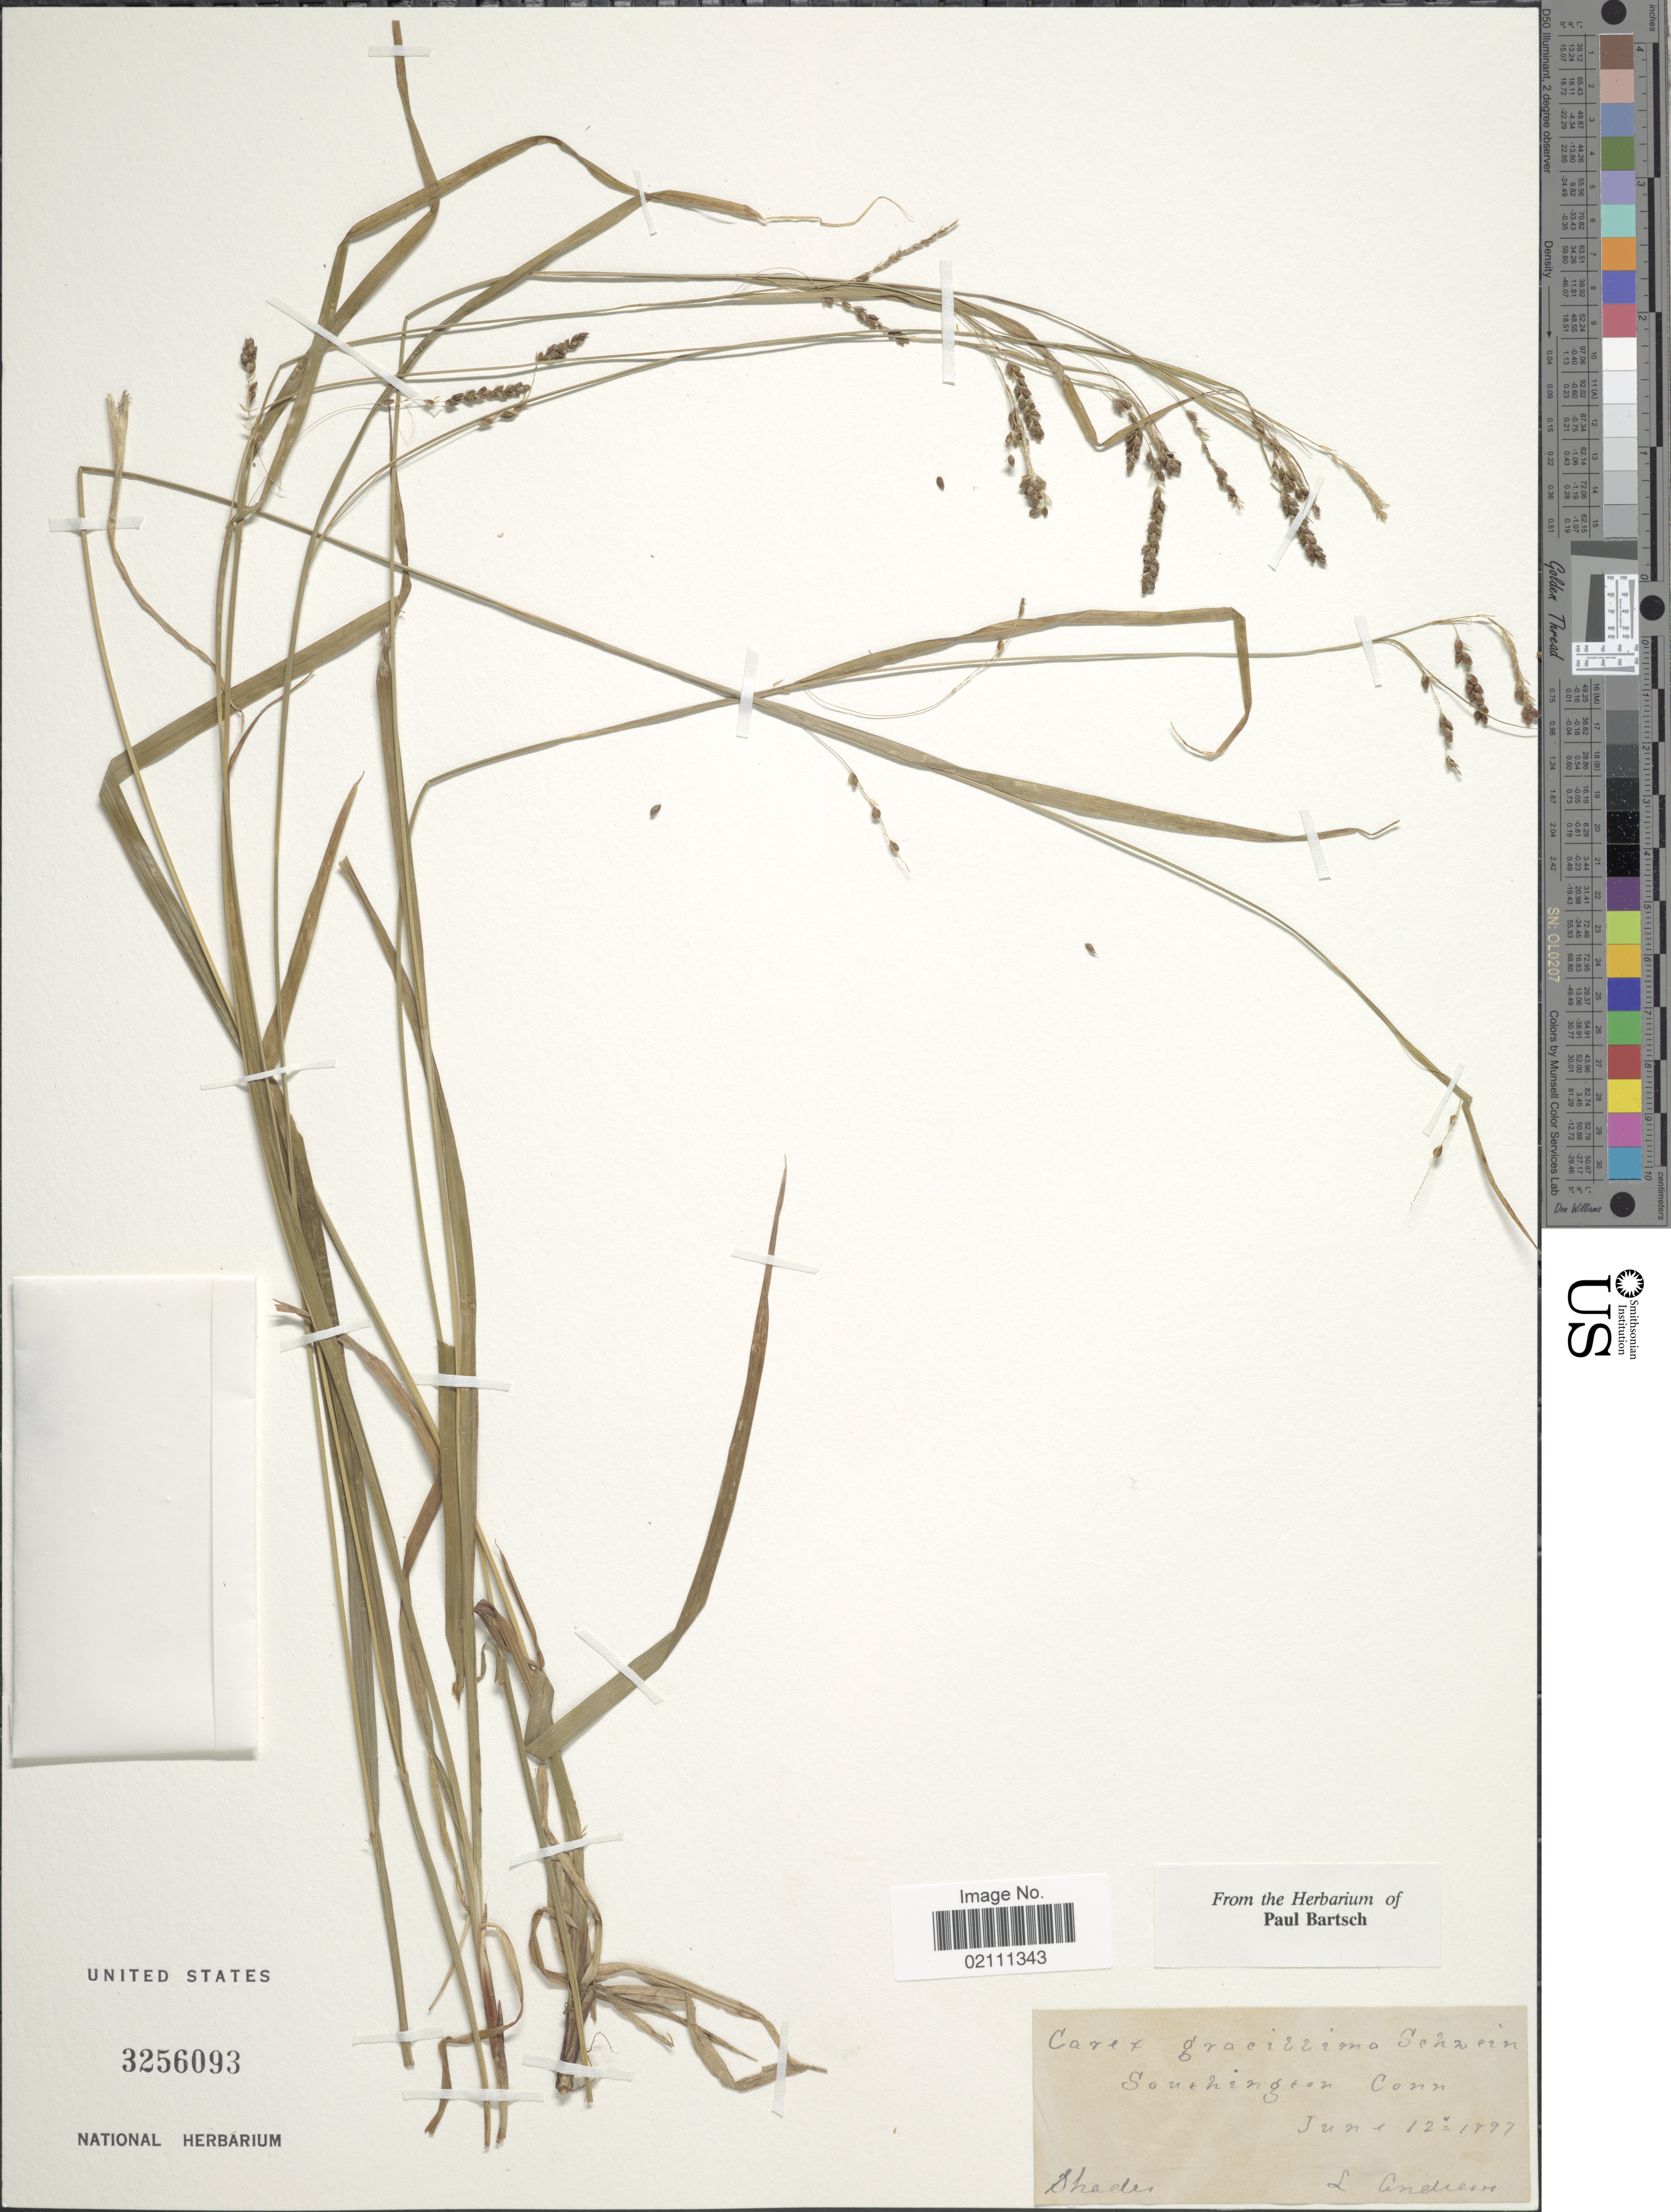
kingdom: Plantae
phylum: Tracheophyta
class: Liliopsida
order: Poales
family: Cyperaceae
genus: Carex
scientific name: Carex gracillima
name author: Schwein.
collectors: L. Andrews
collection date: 1897-06-12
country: United States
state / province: Connecticut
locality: Southington, shade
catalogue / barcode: US 3256093